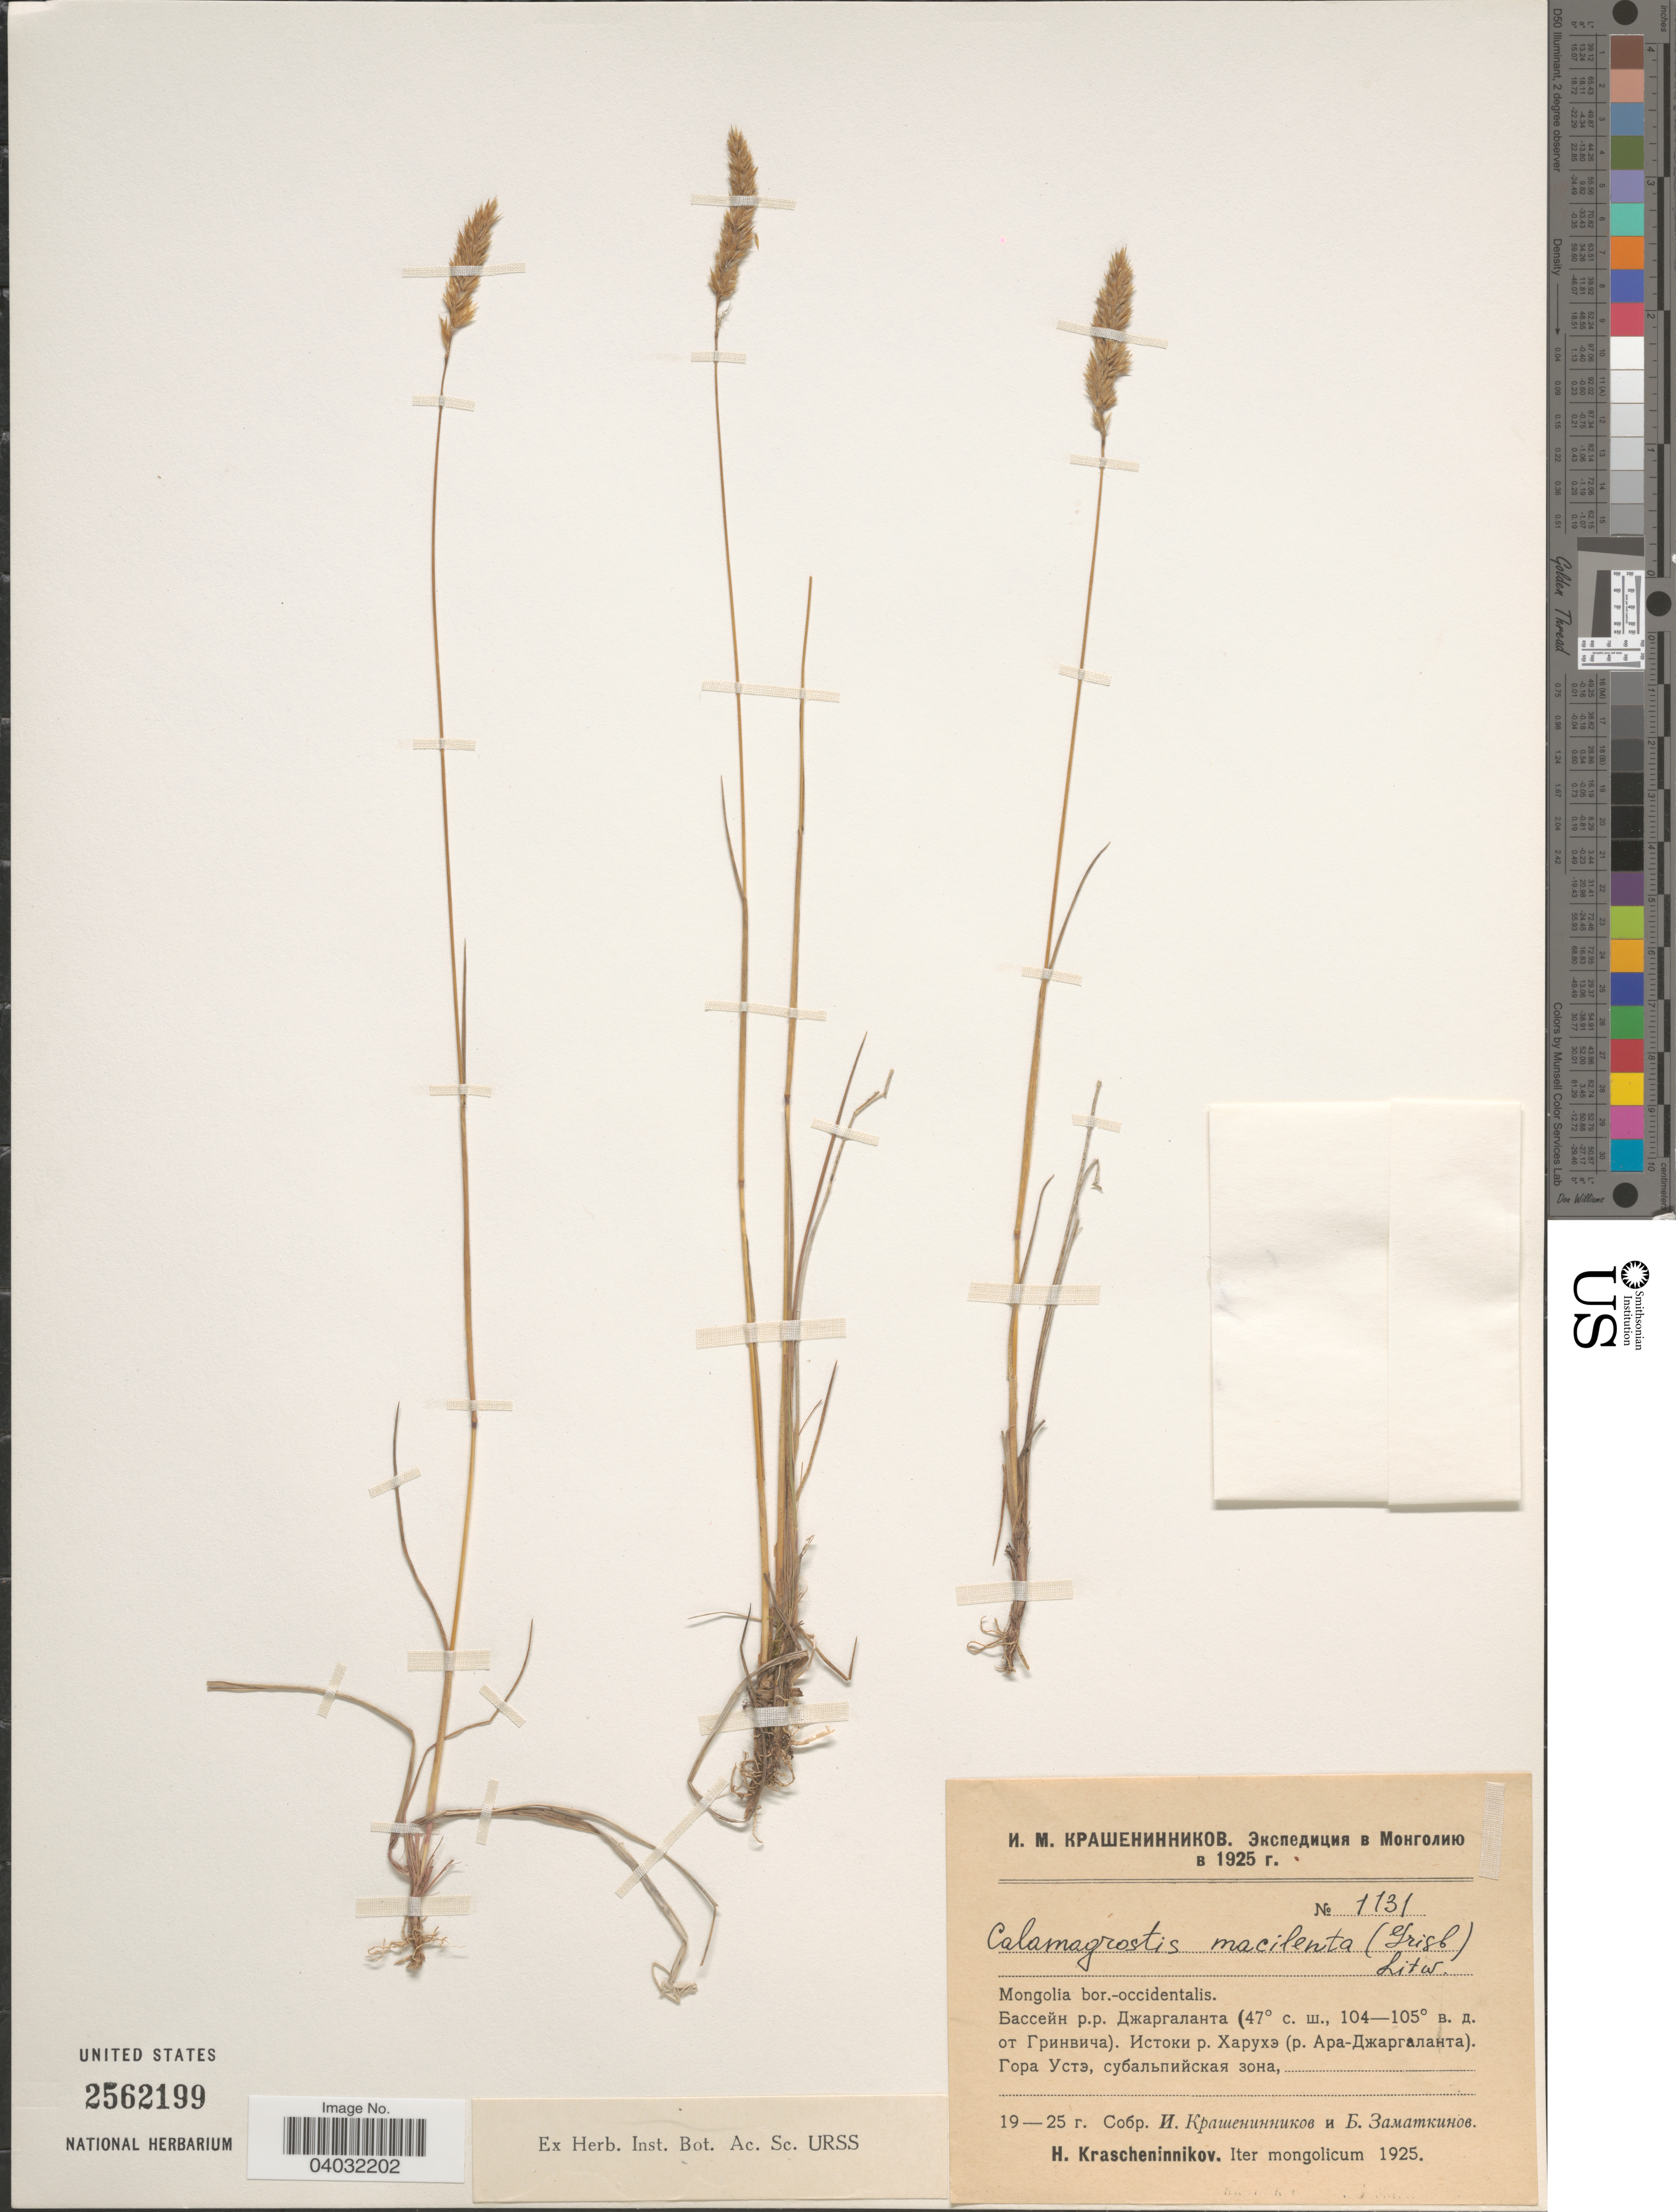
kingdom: Plantae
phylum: Tracheophyta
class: Liliopsida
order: Poales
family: Poaceae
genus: Calamagrostis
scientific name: Calamagrostis macilenta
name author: (Griseb.) Litv.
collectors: H. Krascheninnikov & B. Zamatkinov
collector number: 1131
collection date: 1925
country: Mongolia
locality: Mongolia bor. -occidentalis. Basin of river Jargalant, mouth of river Ara-Jargalant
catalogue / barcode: US 2562199